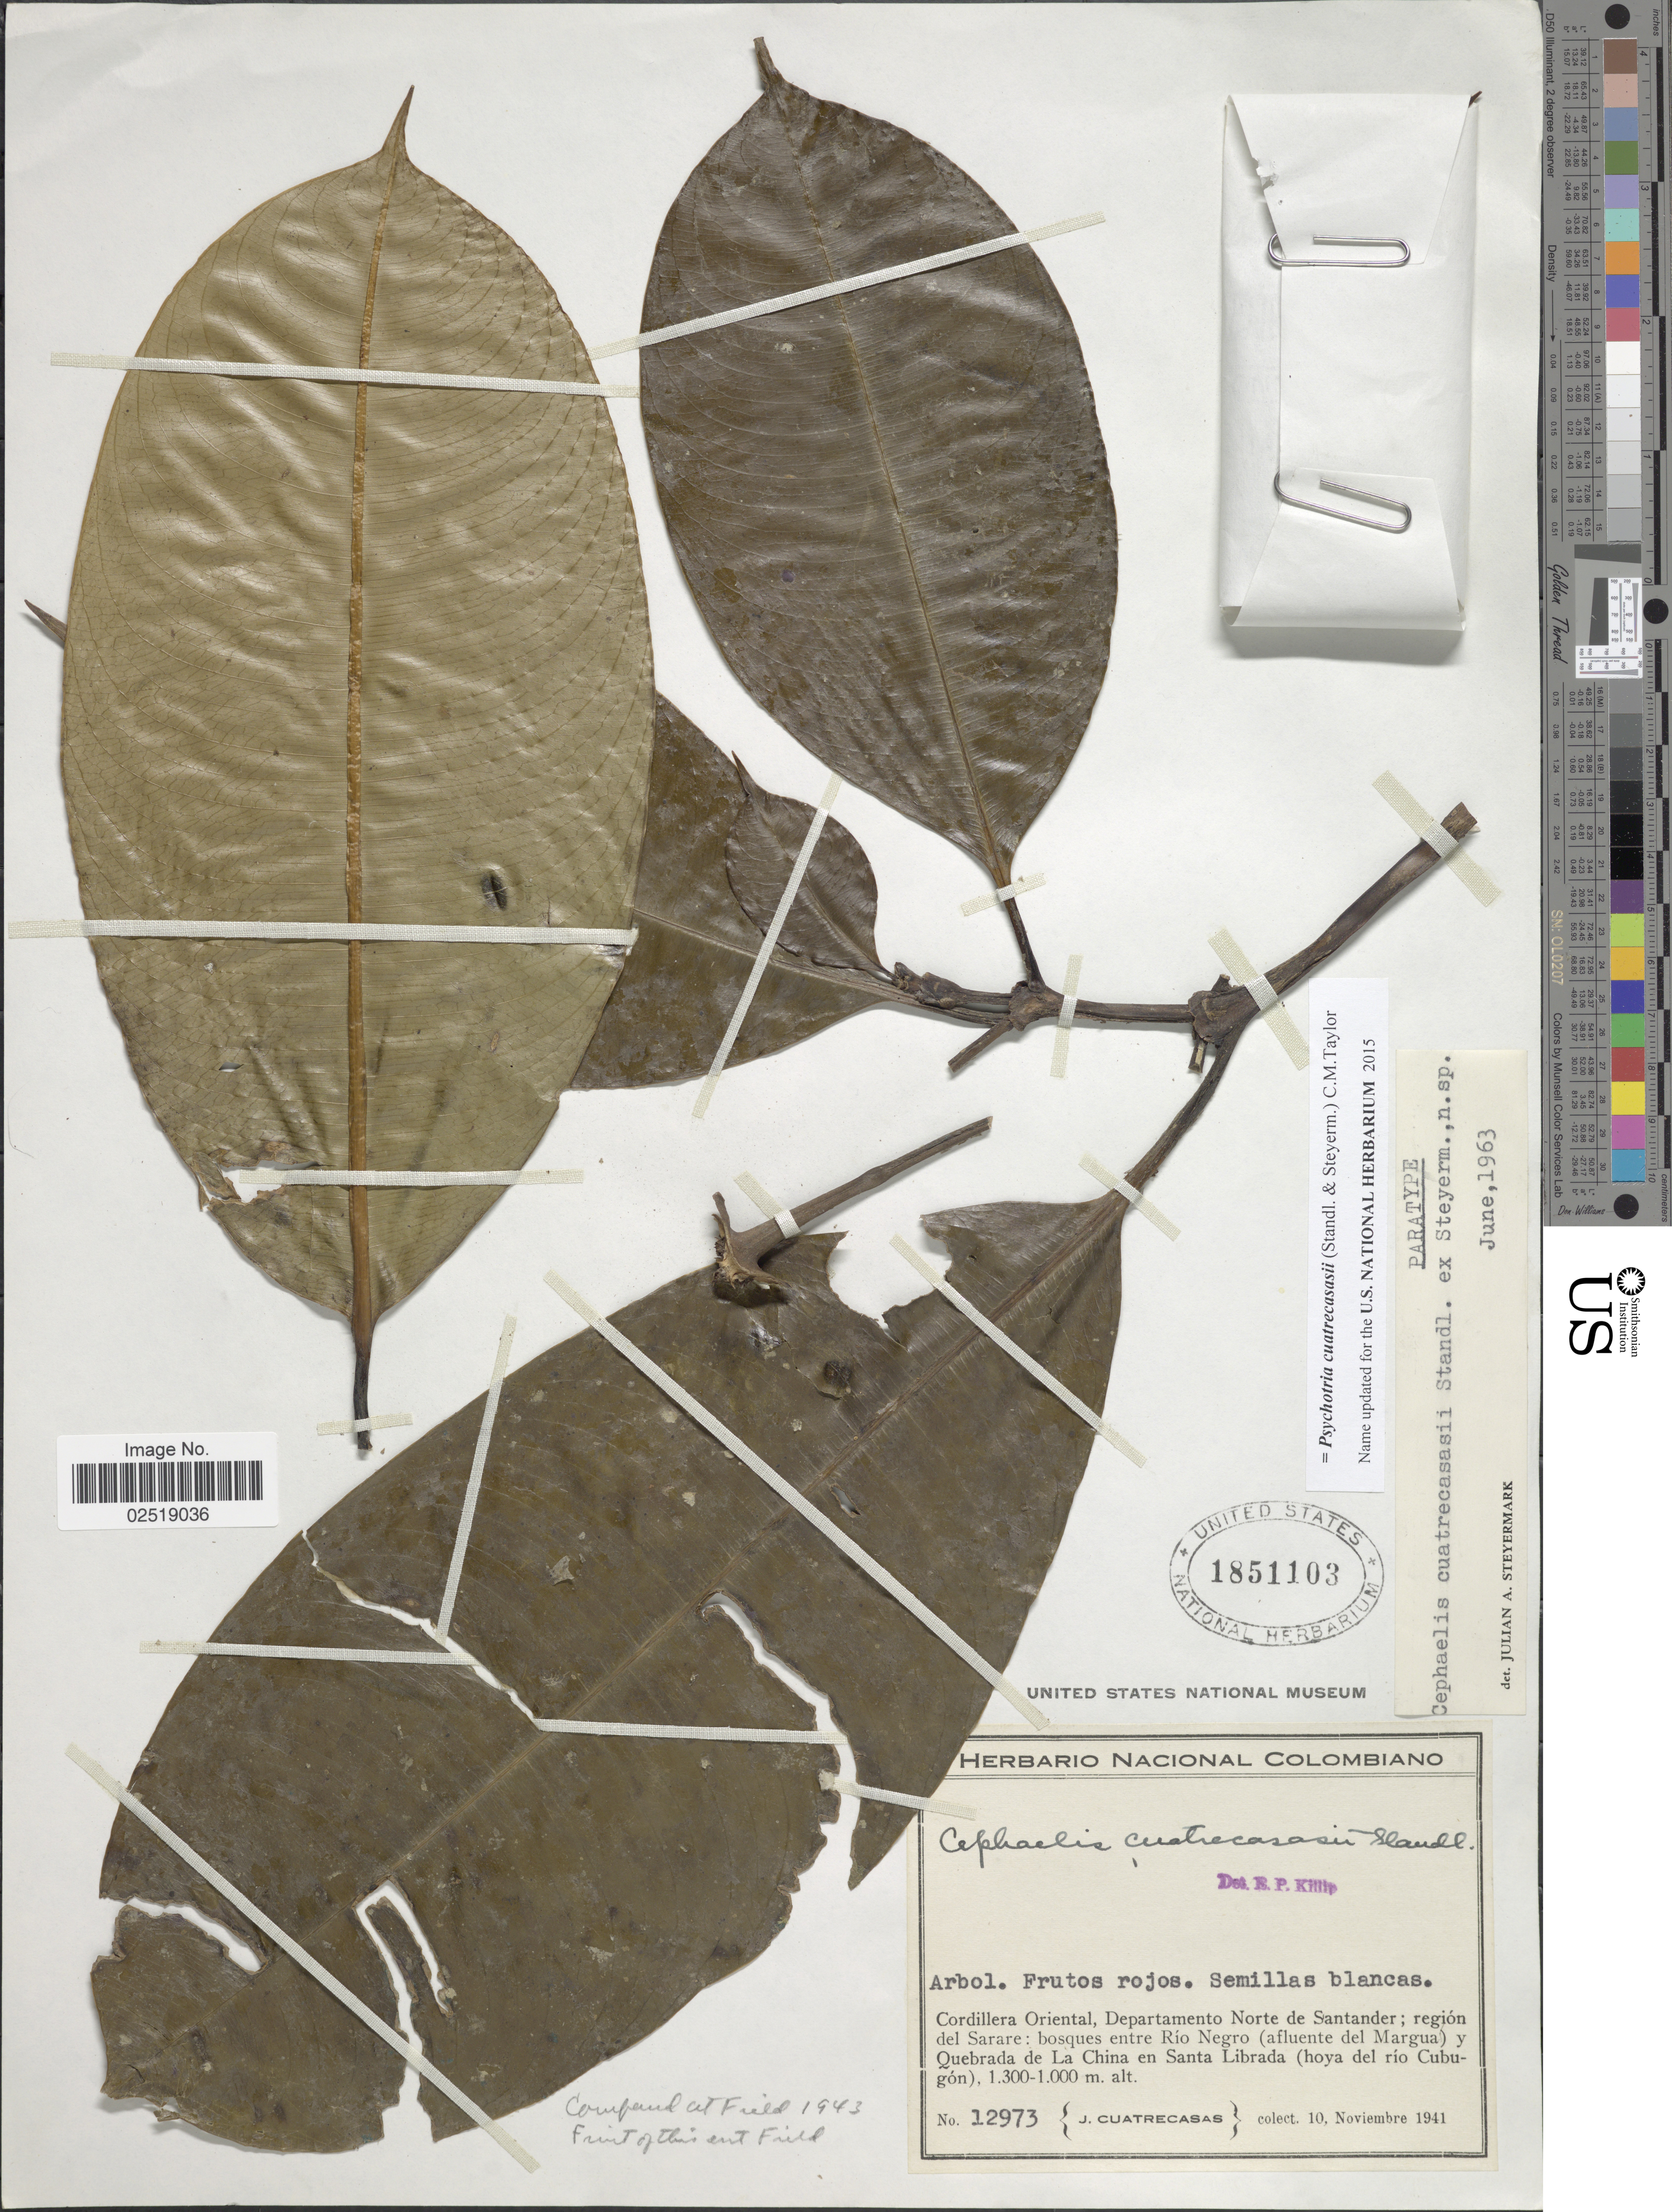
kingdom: Plantae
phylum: Tracheophyta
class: Magnoliopsida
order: Gentianales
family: Rubiaceae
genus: Psychotria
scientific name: Psychotria cuatrecasasii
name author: (Standl. & Steyerm.) C.M. Taylor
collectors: J. Cuatrecasas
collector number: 12*973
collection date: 1941-11-10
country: Colombia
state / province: Norte de Santander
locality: Cordillera Oriental, Departamento Norte de Santander; region del Sarare: bosques entre Rio Negro (afluente del Margua) y Quebrada de La China en Santa Librada (hoya del rio Cubugon)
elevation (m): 1000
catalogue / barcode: US 1851103